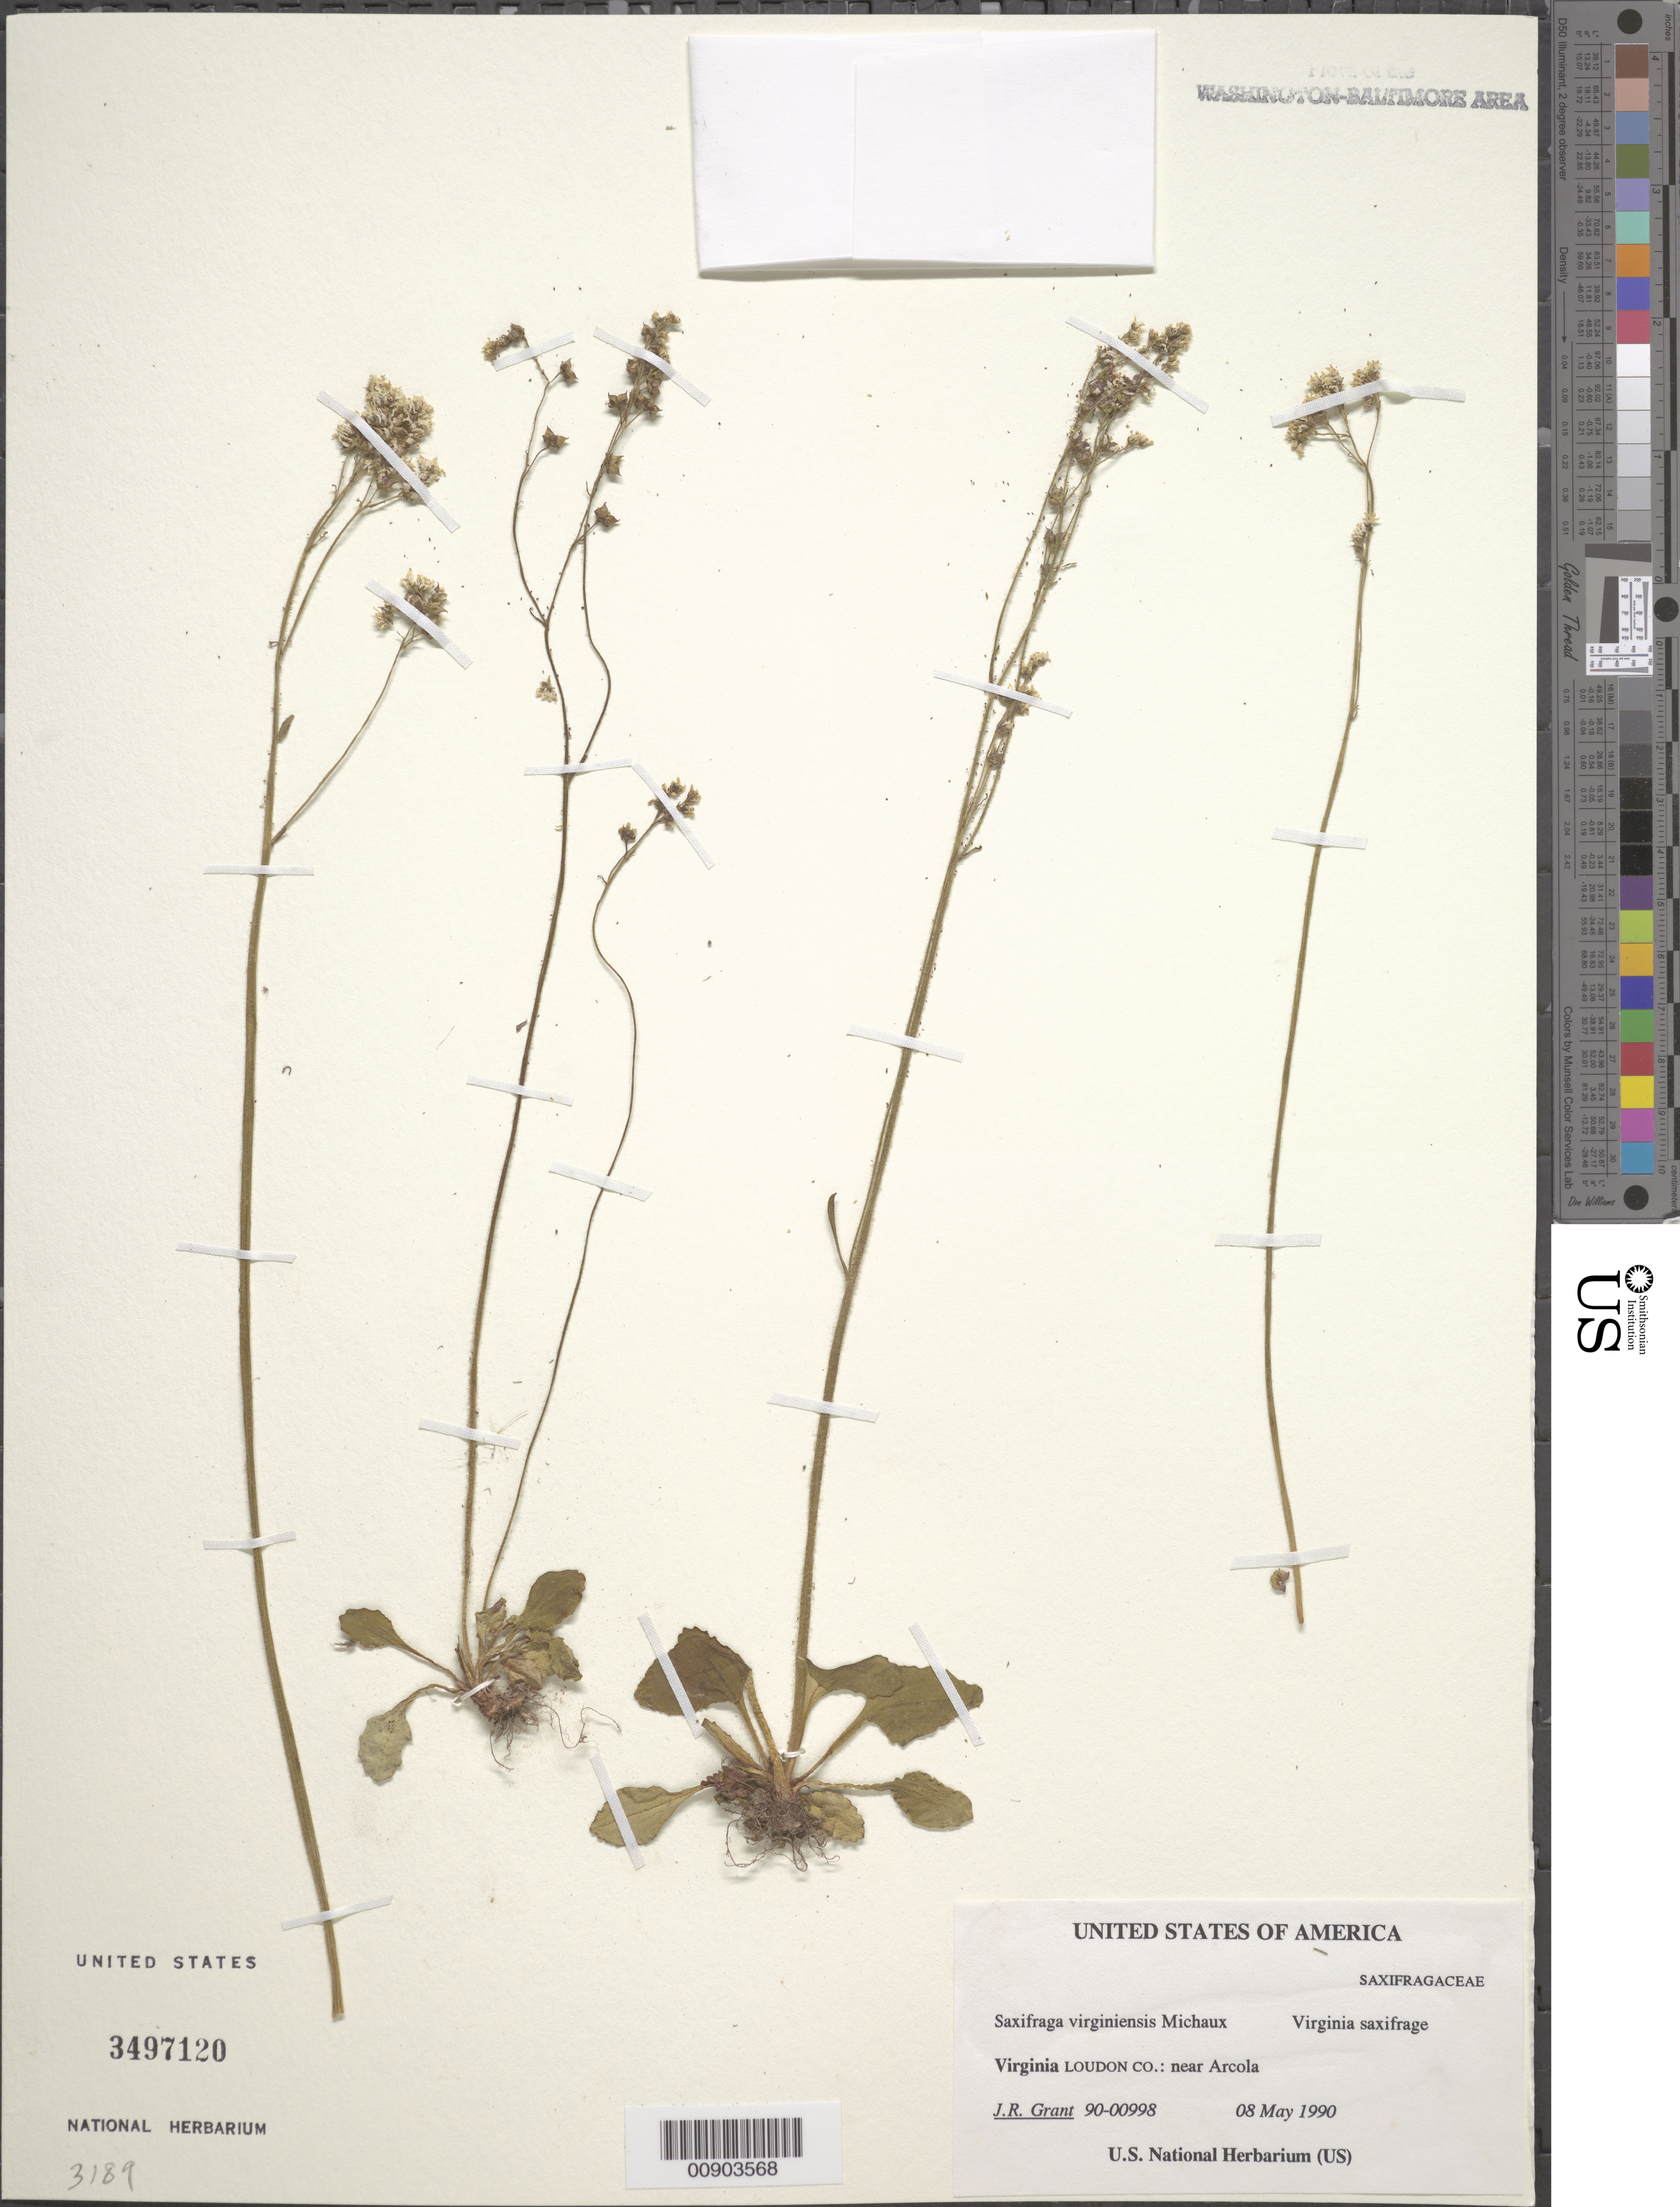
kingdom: Plantae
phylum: Tracheophyta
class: Magnoliopsida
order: Saxifragales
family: Saxifragaceae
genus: Micranthes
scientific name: Micranthes virginiensis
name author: (Michx.) Small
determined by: Strong, Mark T., (BOT), Smithsonian Institution - National Museum of Natural History (UNITED STATES)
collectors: J. R. Grant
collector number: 90-00998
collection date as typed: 08 May 1990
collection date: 1990-05-08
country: United States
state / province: Virginia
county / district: Loudoun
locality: Near Arcola.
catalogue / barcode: US 3497120